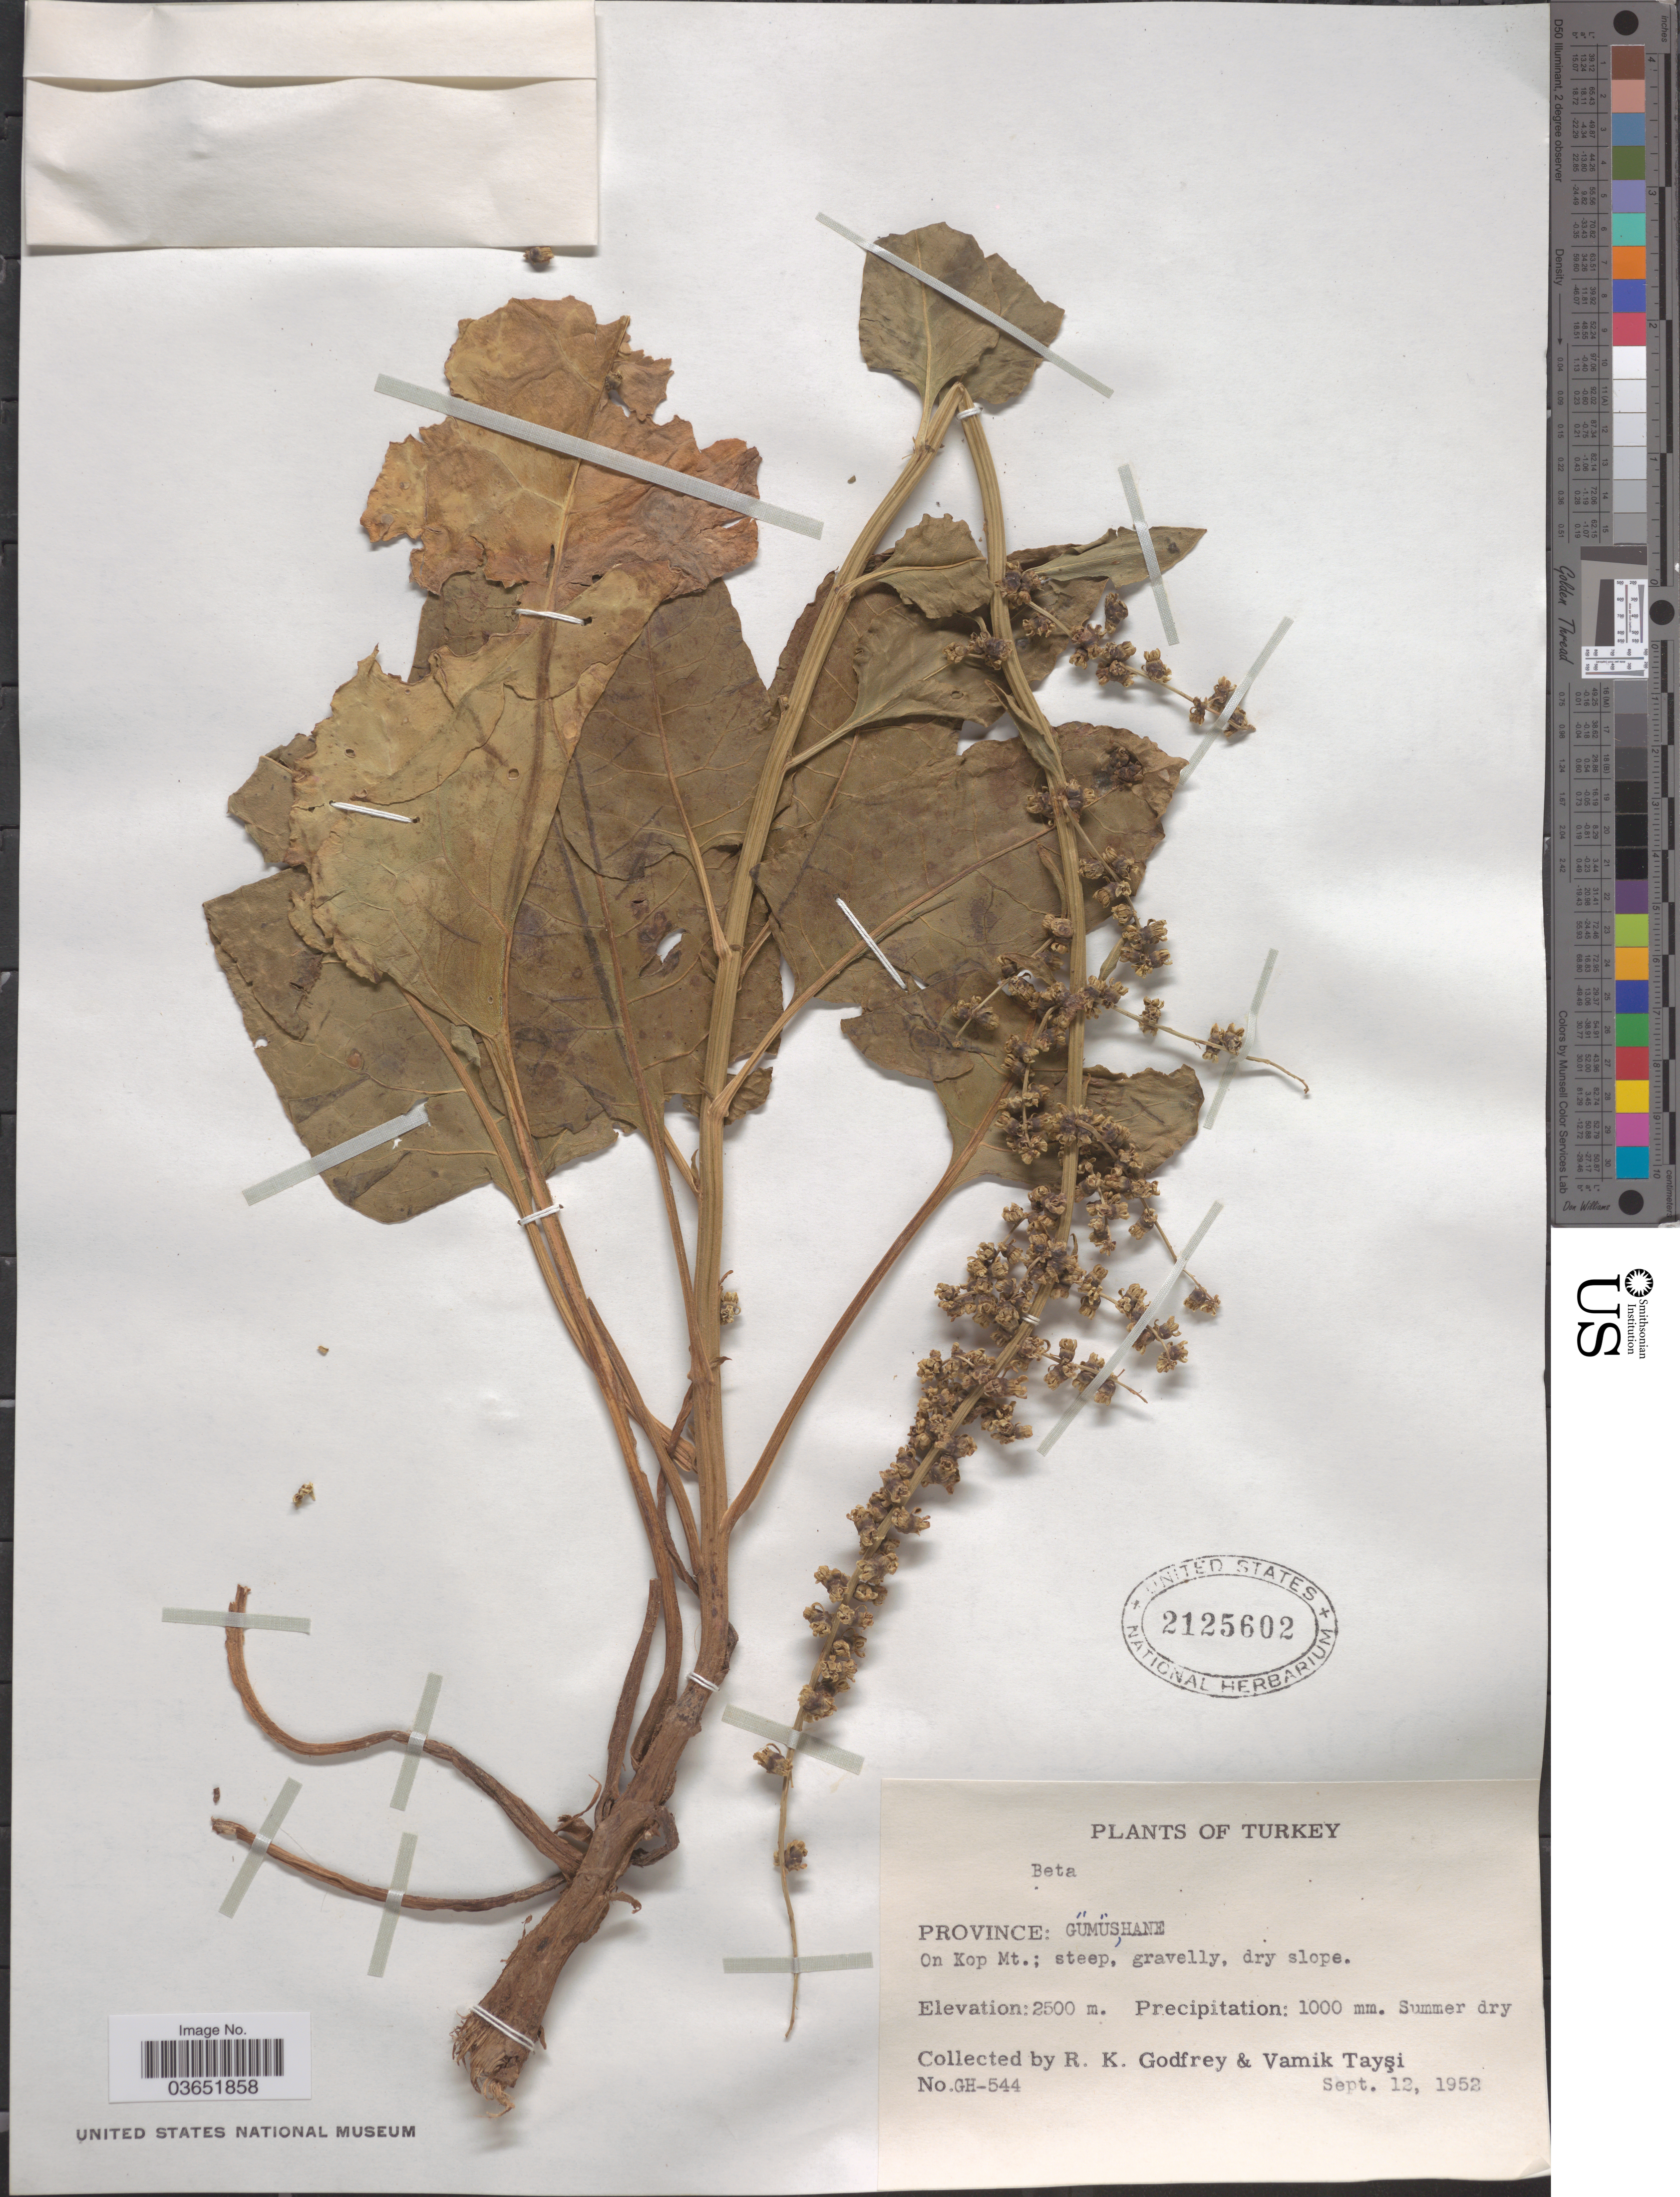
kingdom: Plantae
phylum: Tracheophyta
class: Magnoliopsida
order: Caryophyllales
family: Amaranthaceae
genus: Beta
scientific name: Beta sp.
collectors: R. K. Godfrey & V. Taysi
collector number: GH-544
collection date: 1952-09-12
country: Turkey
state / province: Gumushane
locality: On Kop Mt.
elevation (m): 2500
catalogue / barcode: US 2125602